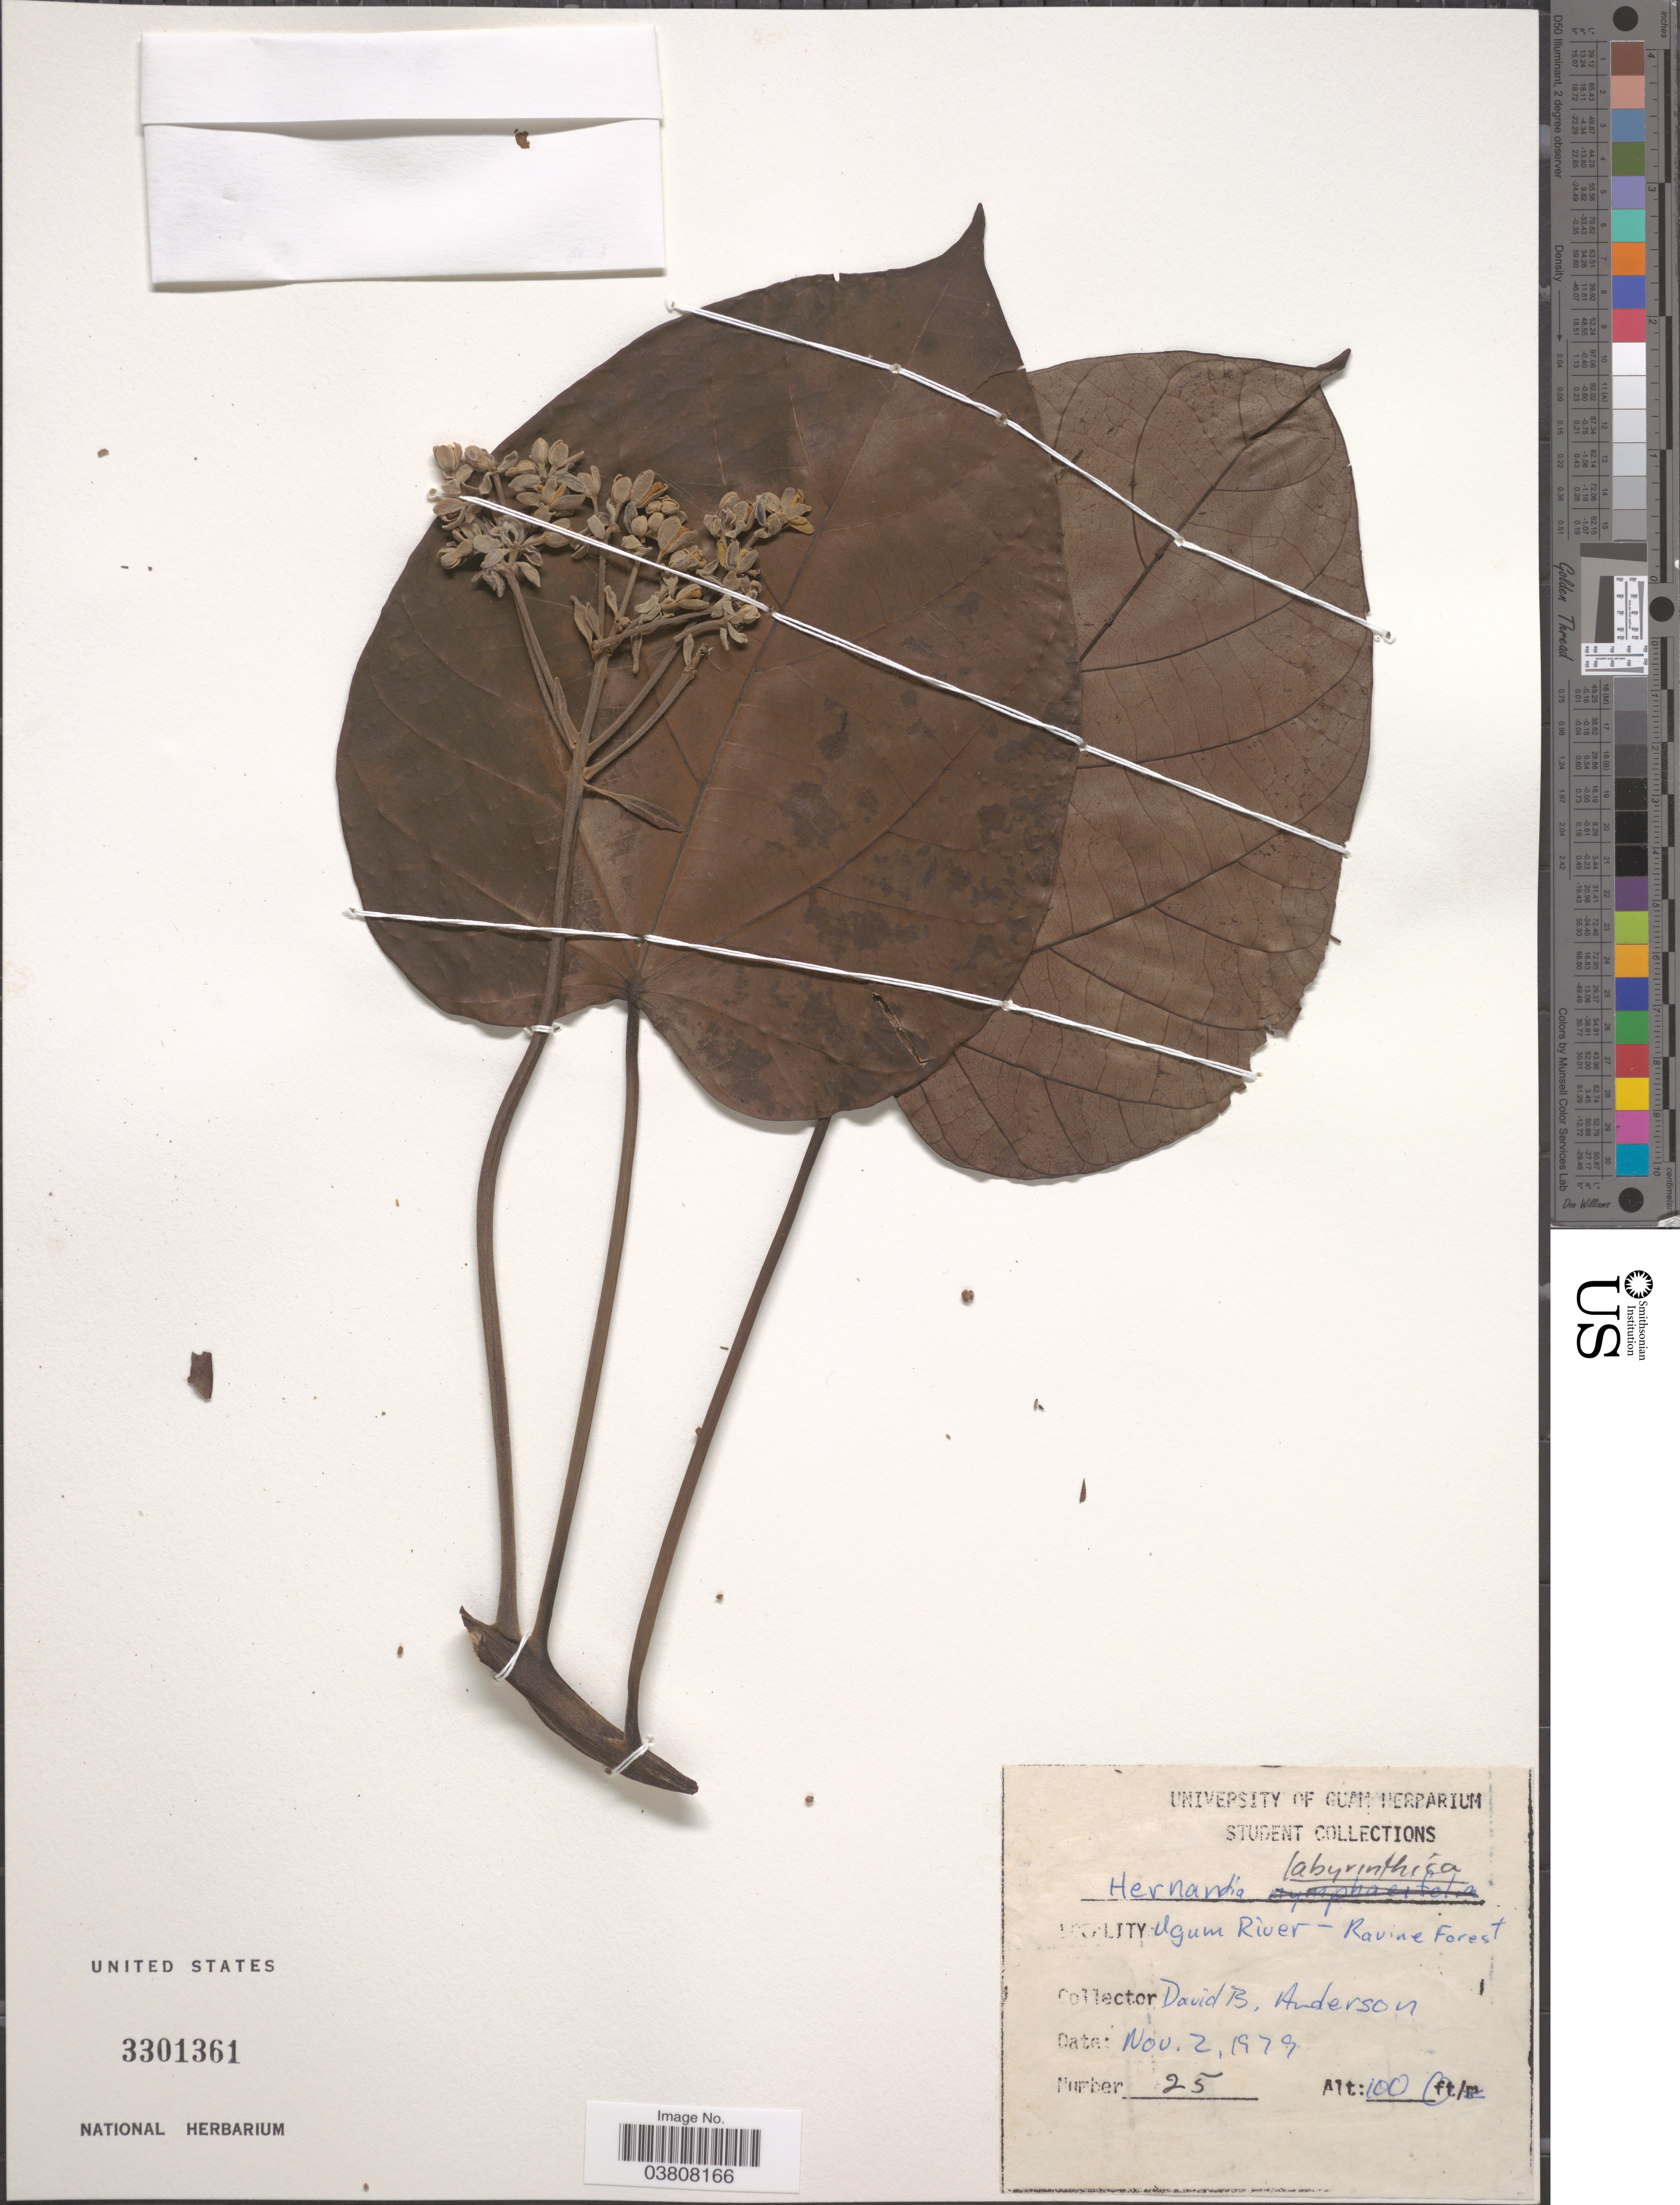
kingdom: Plantae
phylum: Tracheophyta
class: Magnoliopsida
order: Laurales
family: Hernandiaceae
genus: Hernandia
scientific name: Hernandia labrynthia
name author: Tuyama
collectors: D. Anderson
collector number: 25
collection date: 1979-11-02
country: Guam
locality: Ugum River - Ravine forest.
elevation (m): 30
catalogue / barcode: US 3301361